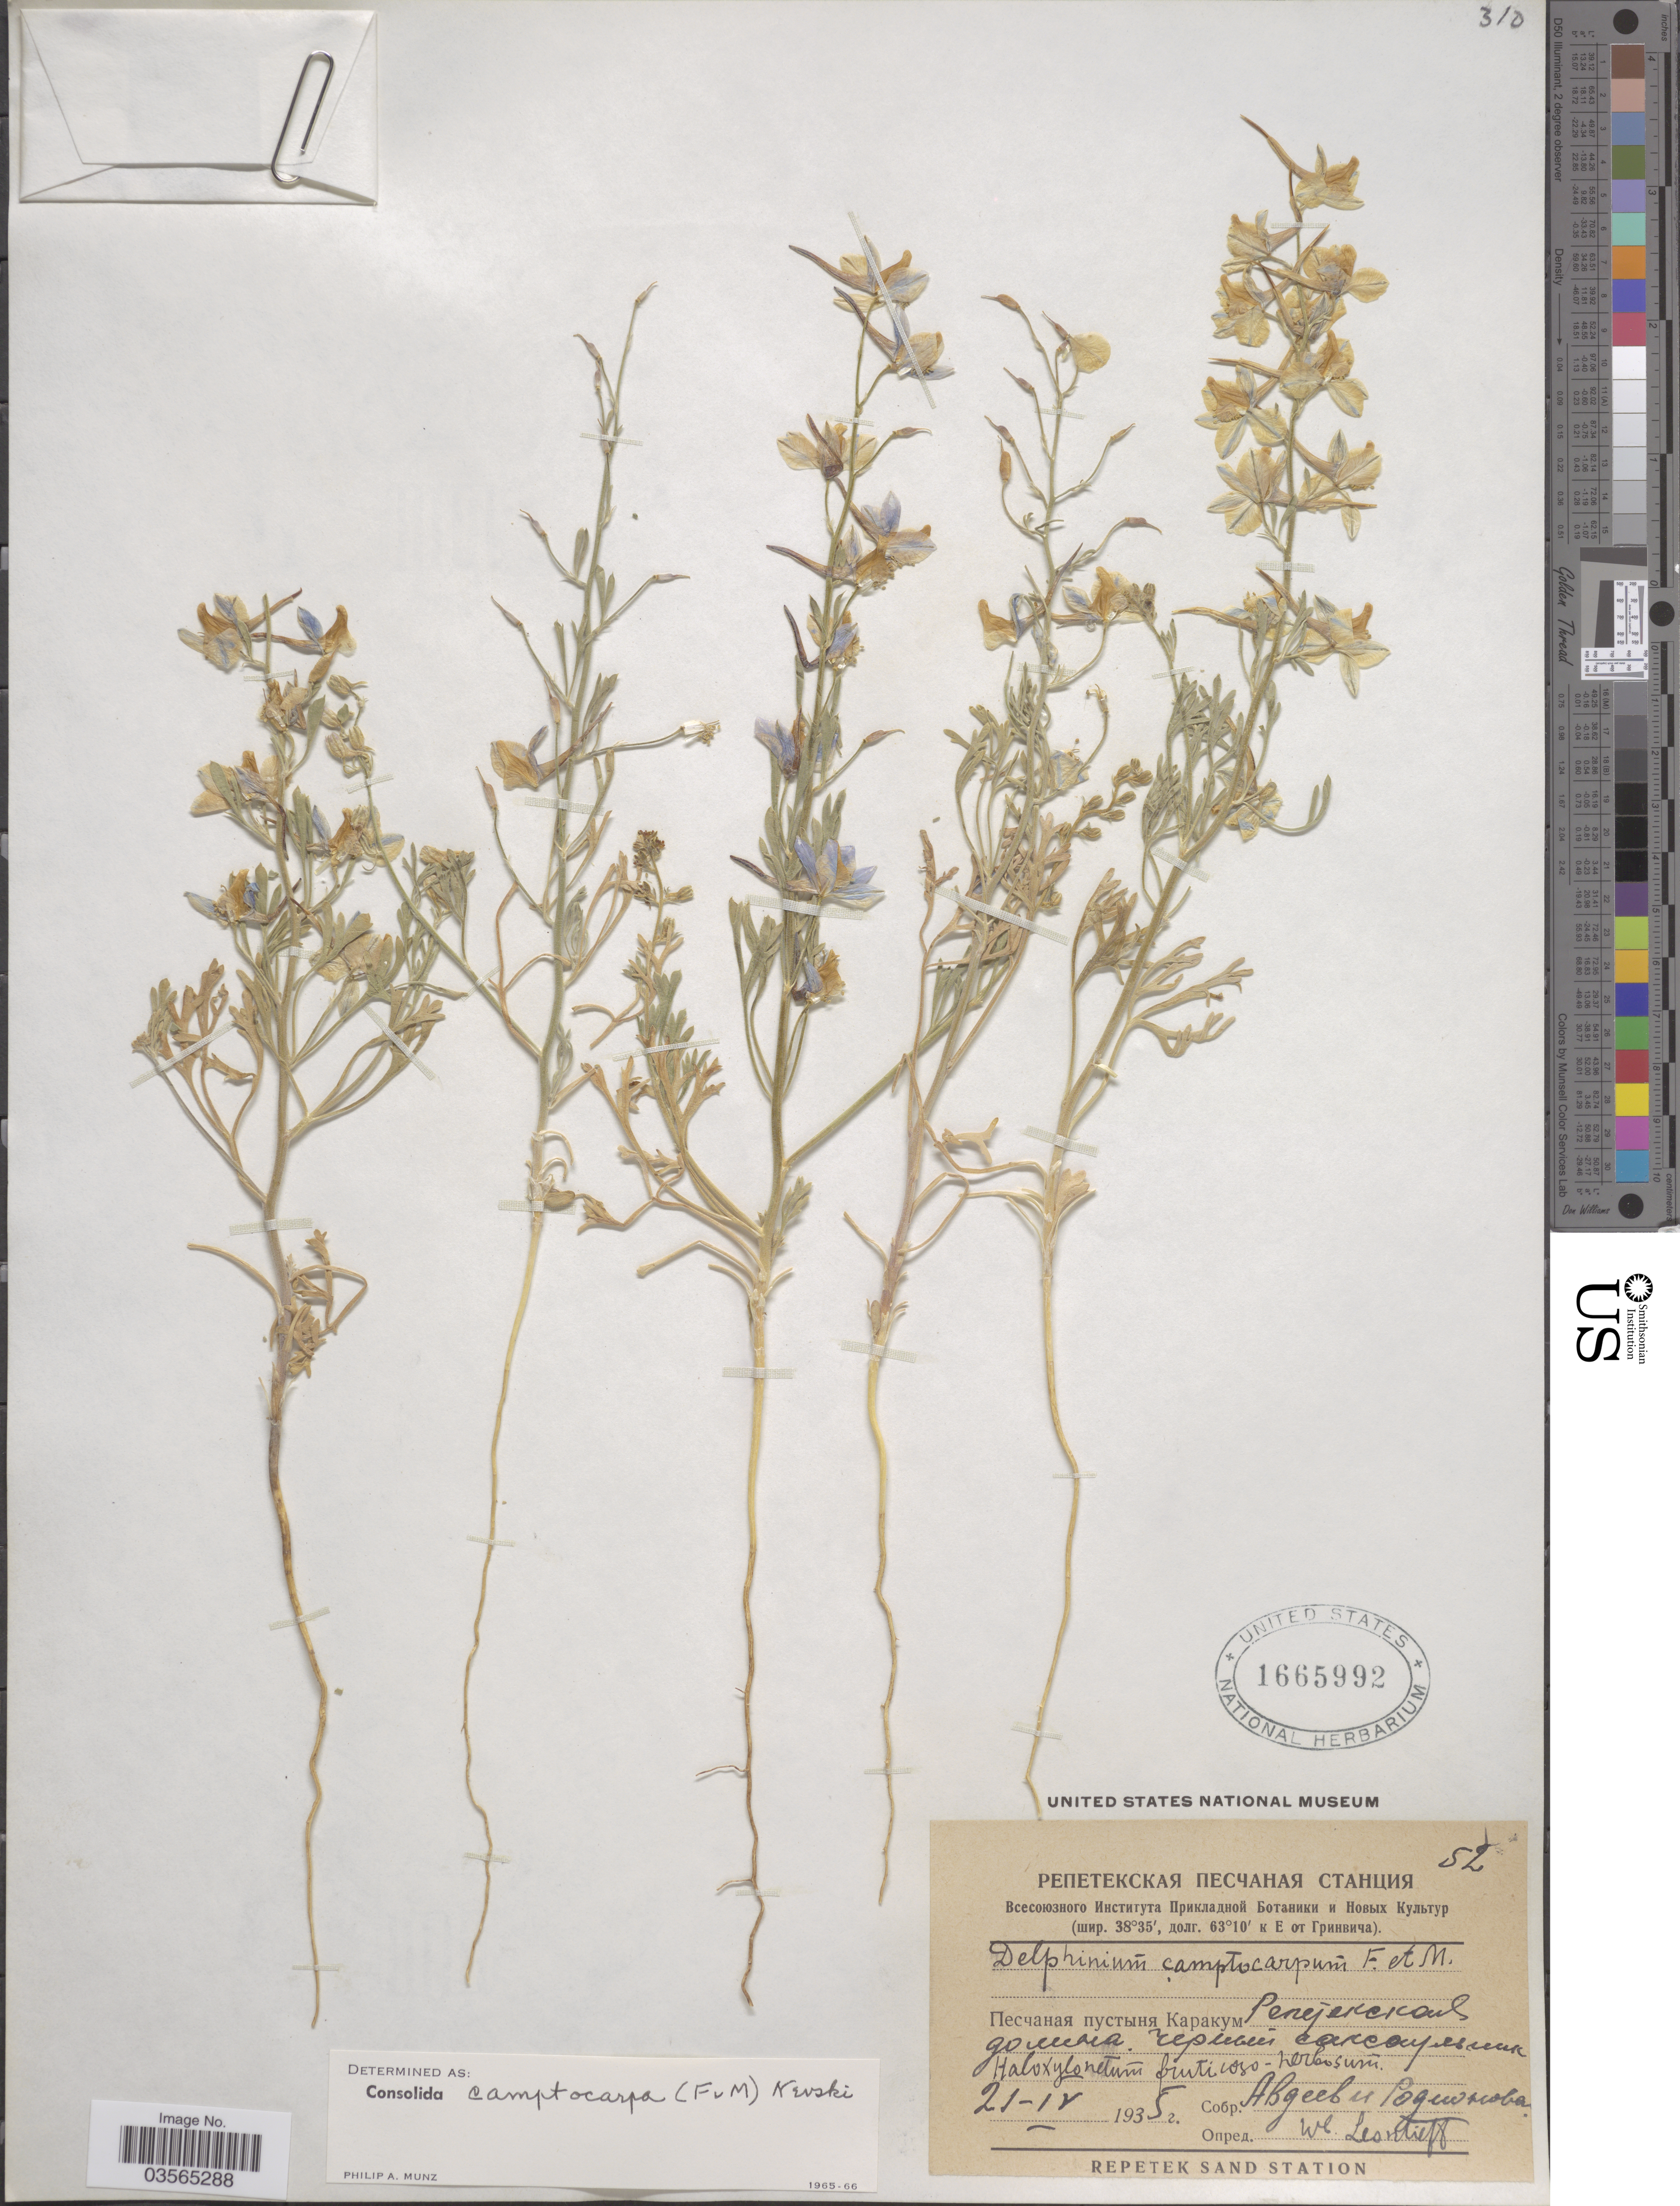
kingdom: Plantae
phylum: Tracheophyta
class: Magnoliopsida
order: Ranunculales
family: Ranunculaceae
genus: Delphinium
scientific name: Delphinium camtocarpum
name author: Fisch. & C.A. Mey.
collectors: -. Avdeev & Rodionova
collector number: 52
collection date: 1935-04-21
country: Turkmenistan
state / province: Lebap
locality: Karakum Desert, Valley Repetek. Repetek Sand Station.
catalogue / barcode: US 1665992